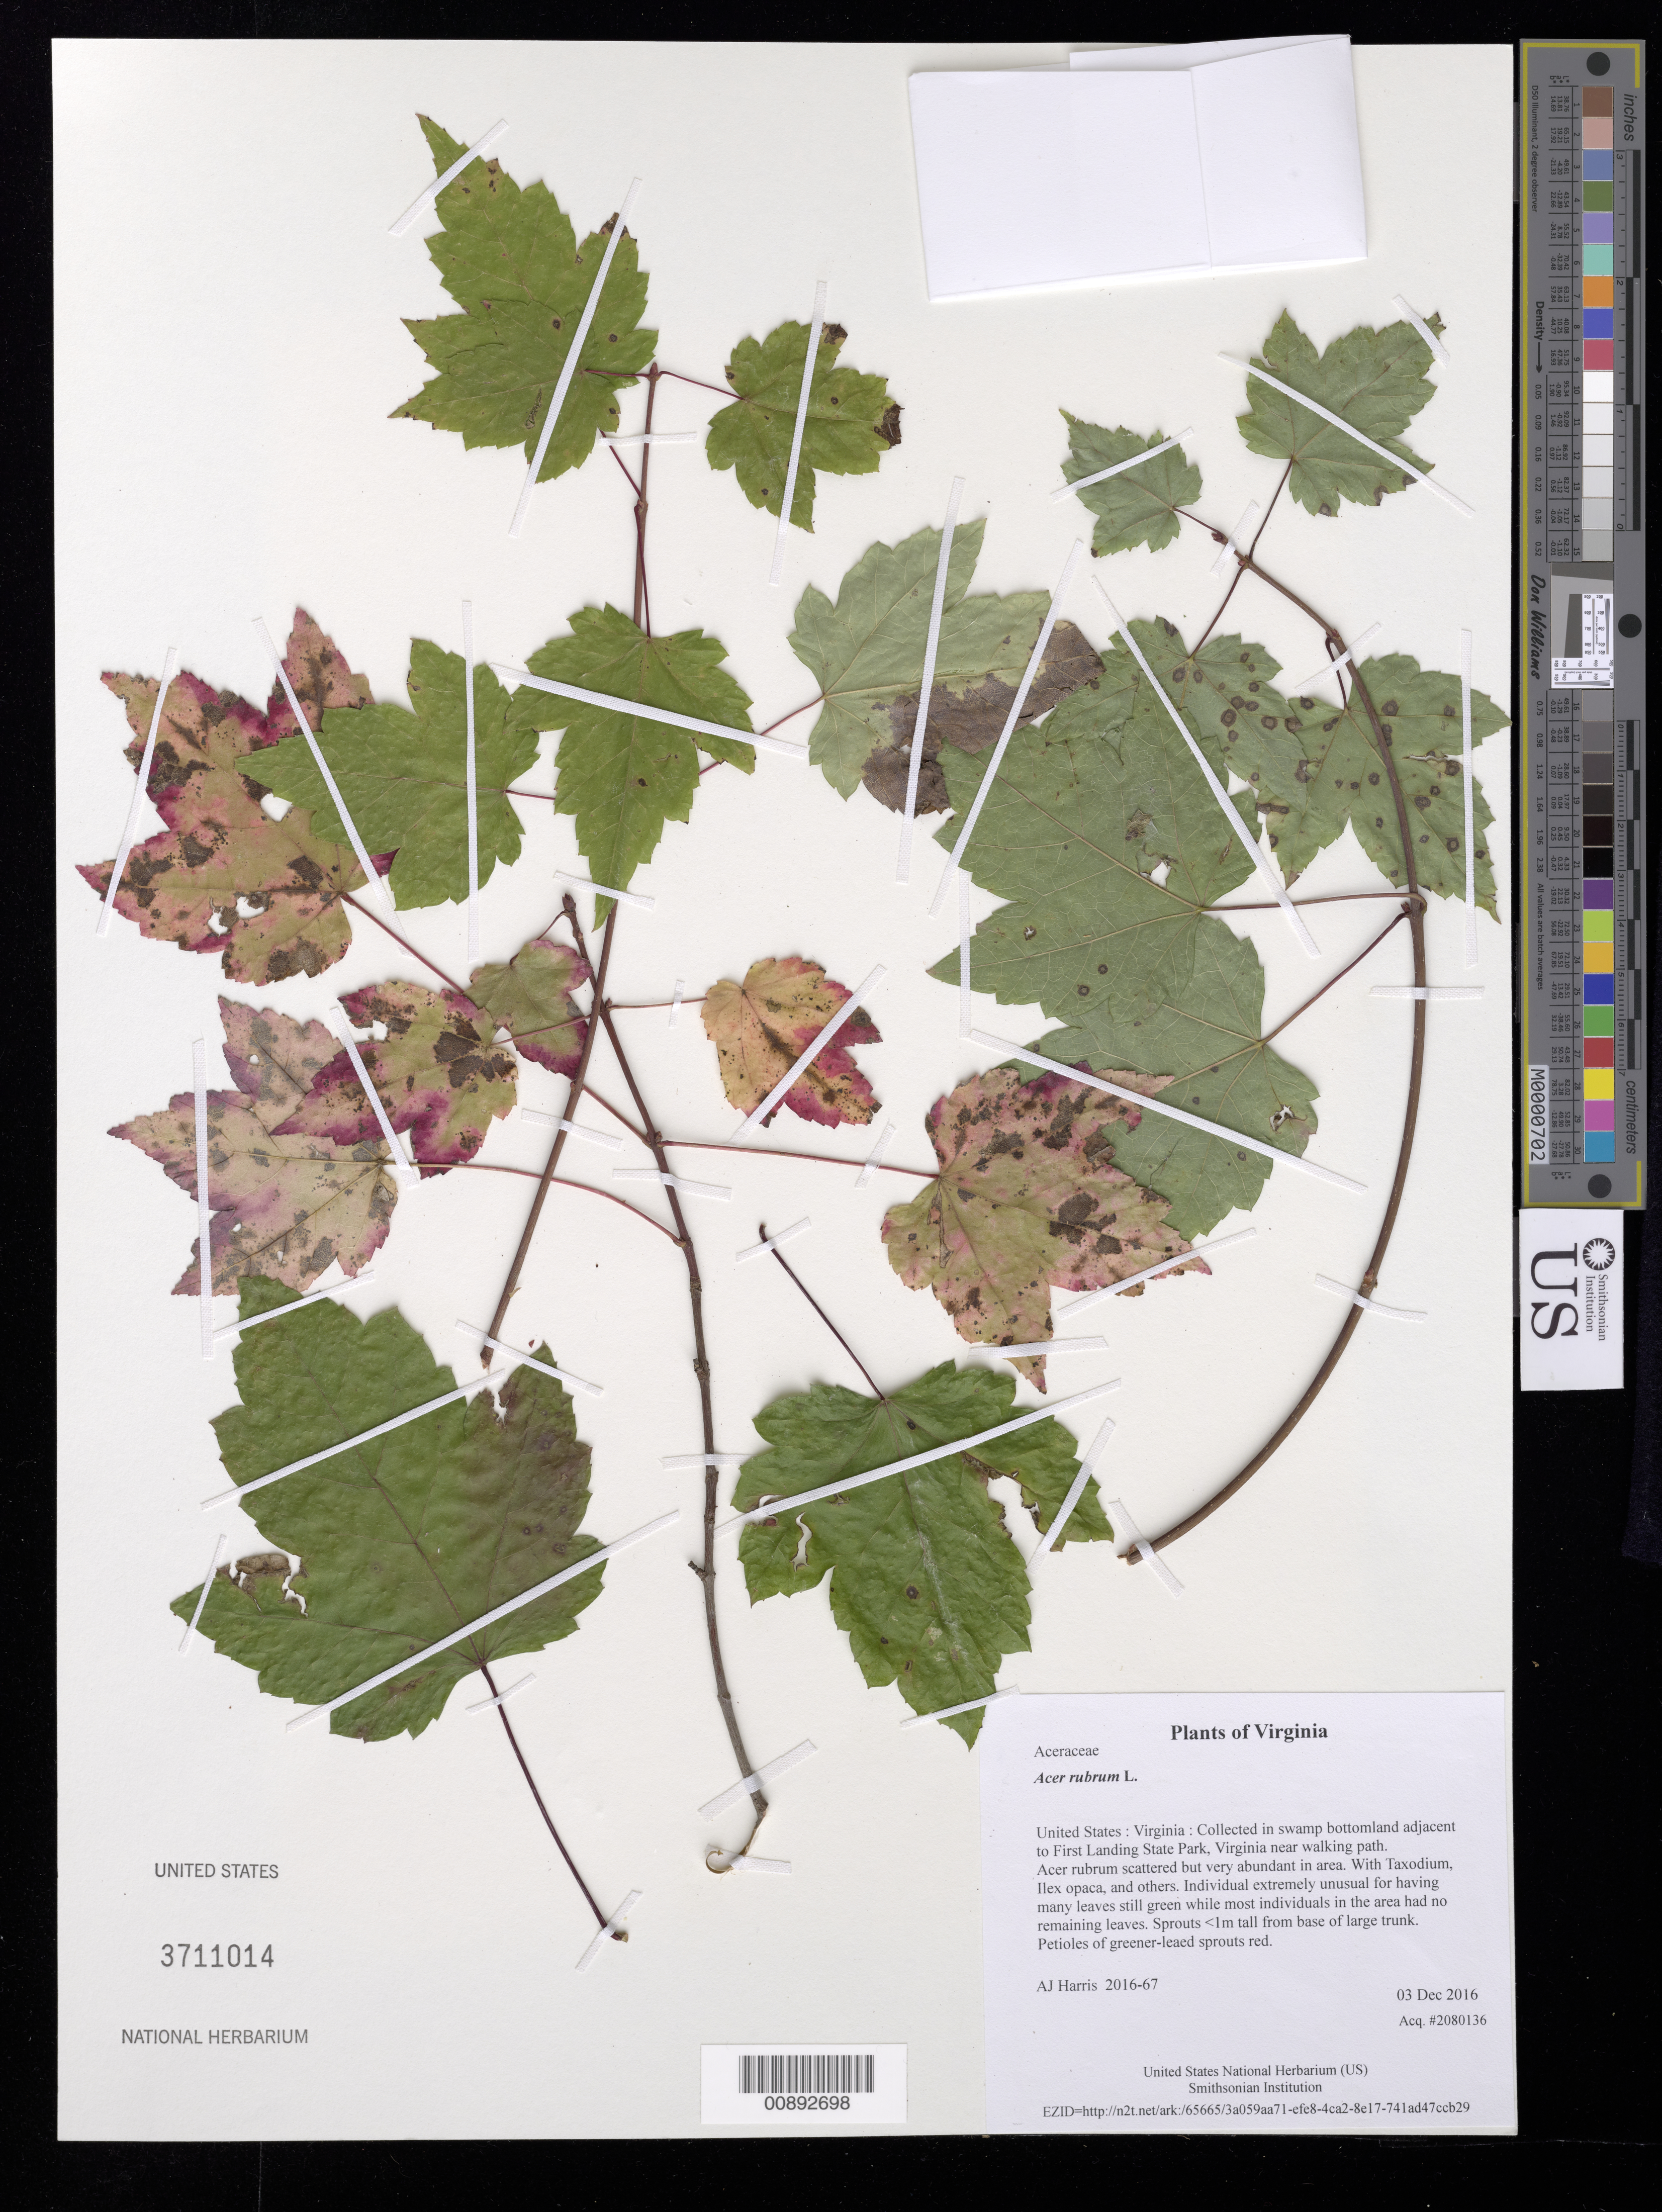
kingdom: Plantae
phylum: Tracheophyta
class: Magnoliopsida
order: Sapindales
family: Sapindaceae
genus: Acer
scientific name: Acer rubrum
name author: L.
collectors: A. J. Harris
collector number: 2016-67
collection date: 2016-12-03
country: United States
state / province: Virginia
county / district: City of Virginia Beach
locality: Collected in swamp bottomland adjacent to First Landing State Park, Virginia near walking path.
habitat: Acer rubrum scattered but very abundant in area. With Taxodium, Ilex opaca, and others.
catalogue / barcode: US 3711014